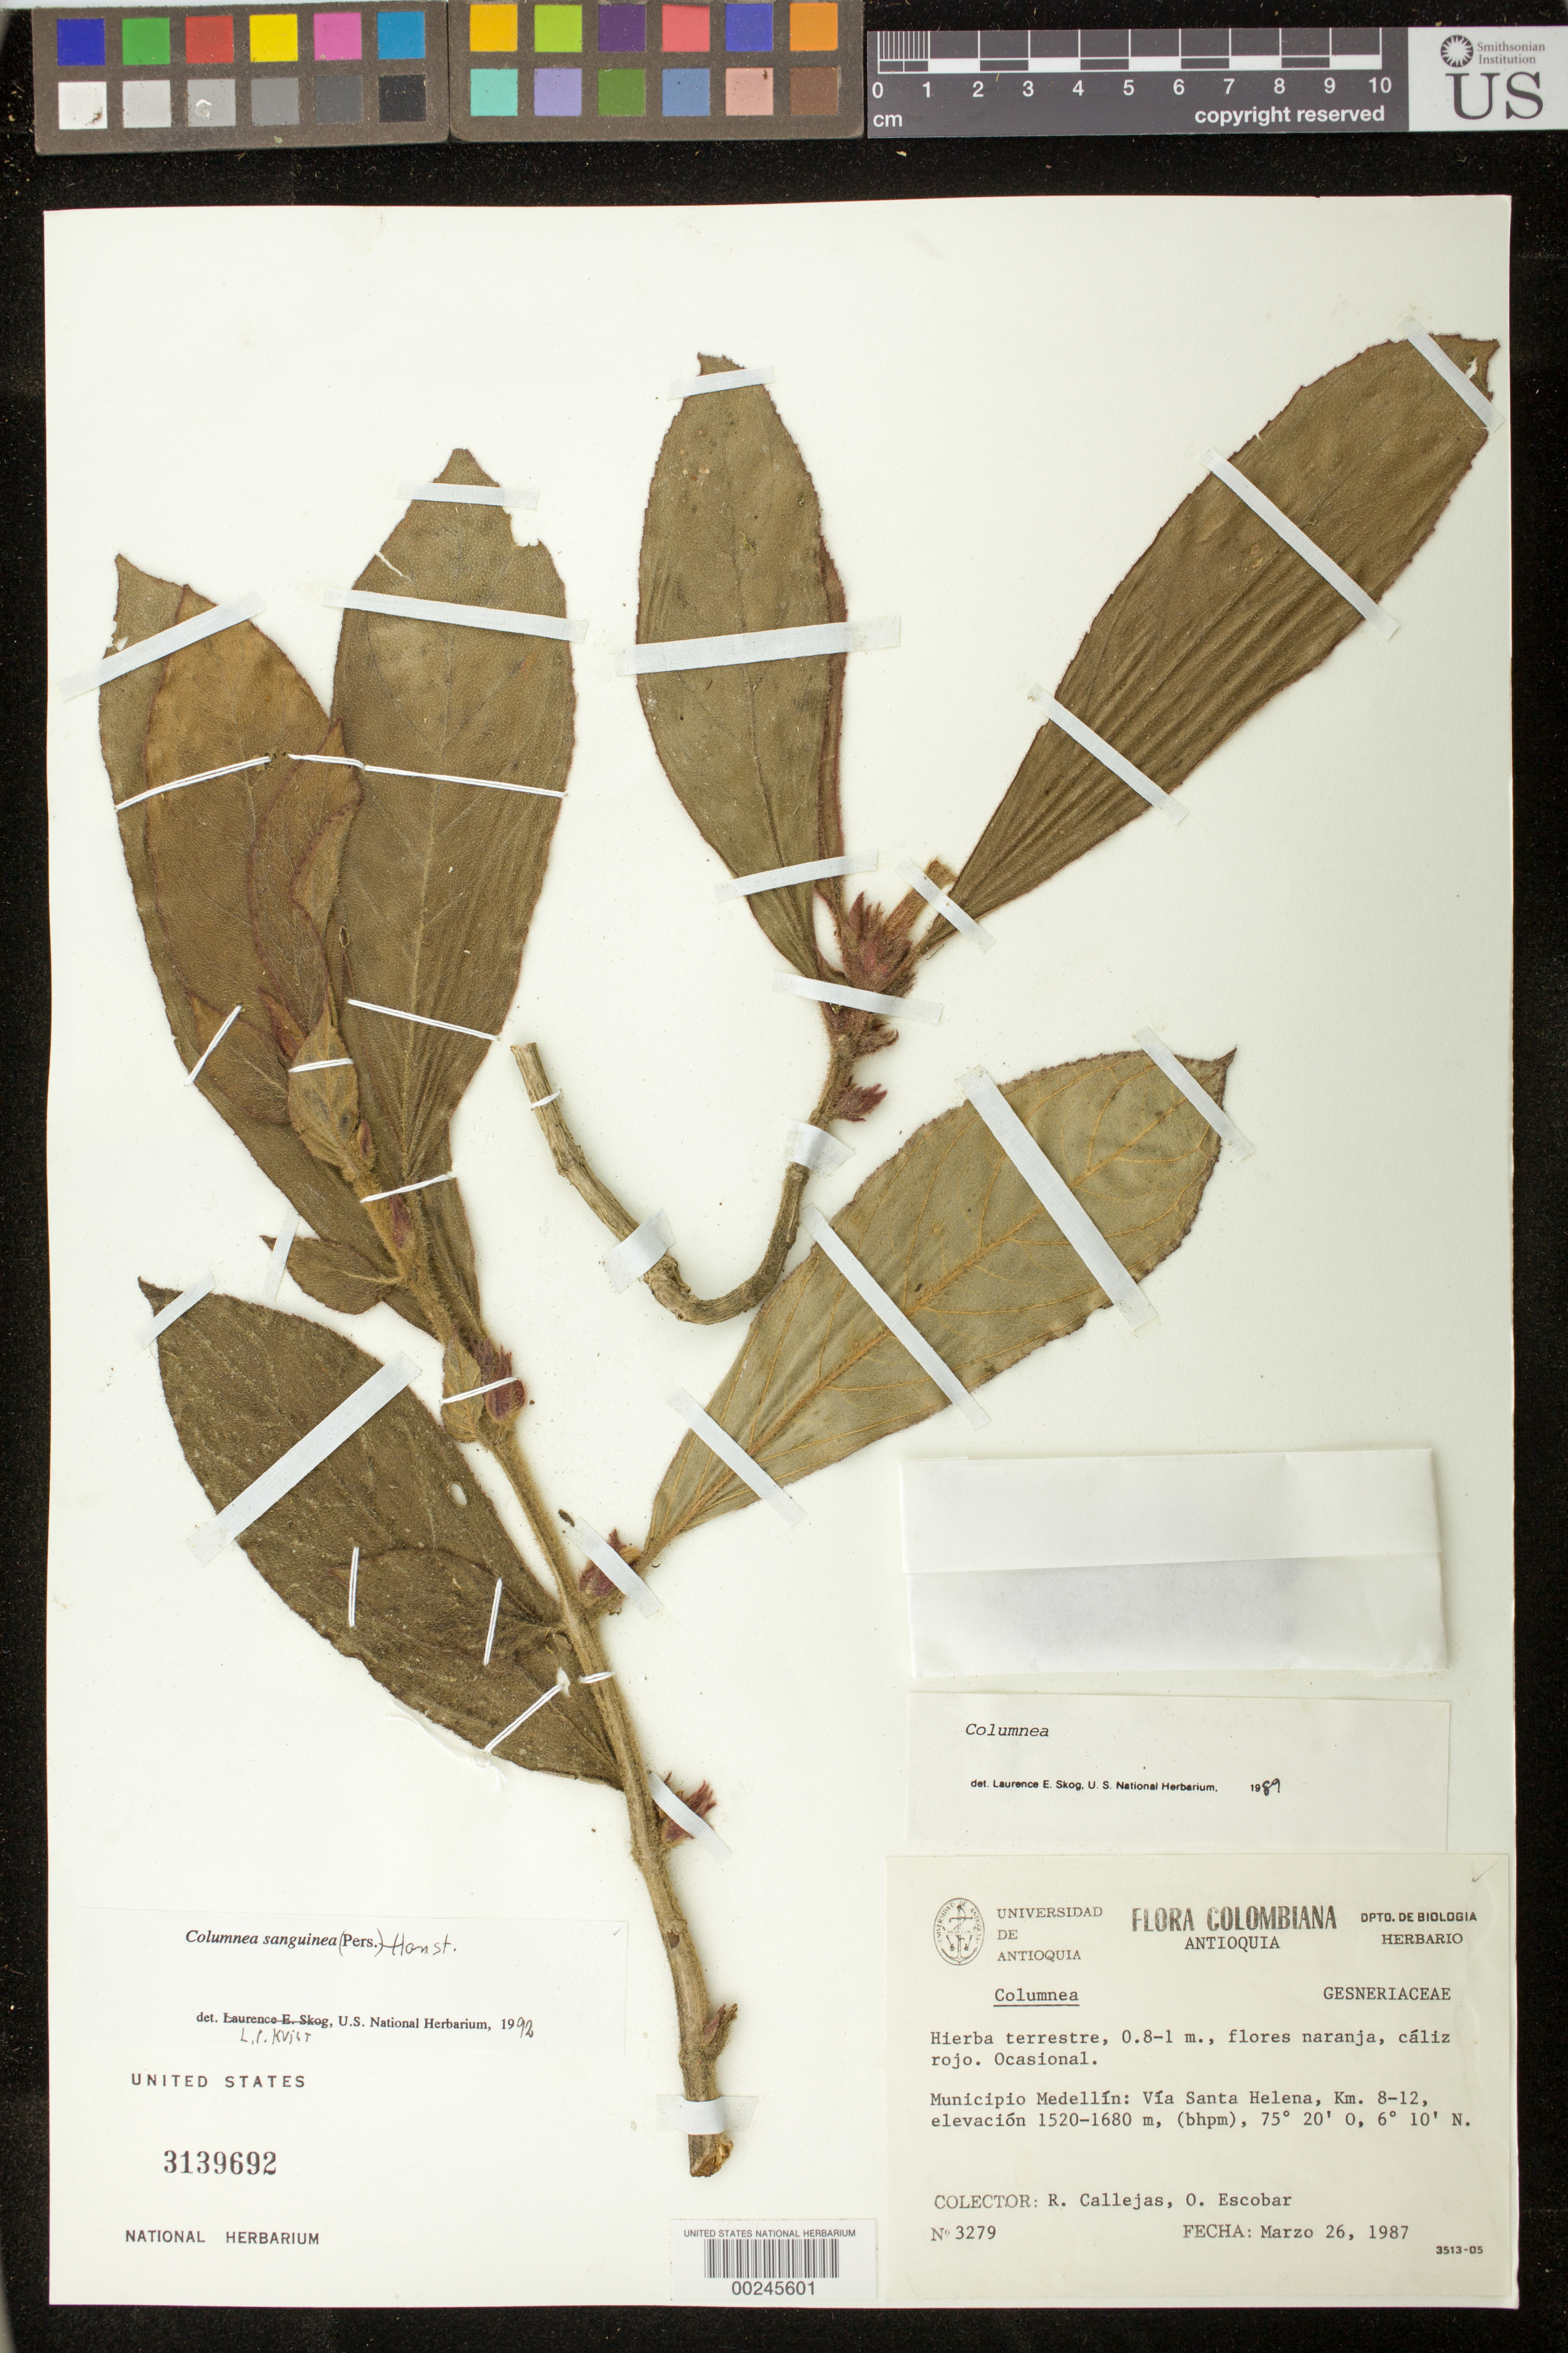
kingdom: Plantae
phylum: Tracheophyta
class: Magnoliopsida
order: Lamiales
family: Gesneriaceae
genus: Columnea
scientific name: Columnea sanguinea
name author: (Pers.) Hanst.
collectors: R. Callejas & O. D. Escobar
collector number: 3279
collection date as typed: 26 Mar 1987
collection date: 1987-03-26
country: Colombia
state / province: Antioquia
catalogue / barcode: US 3139692